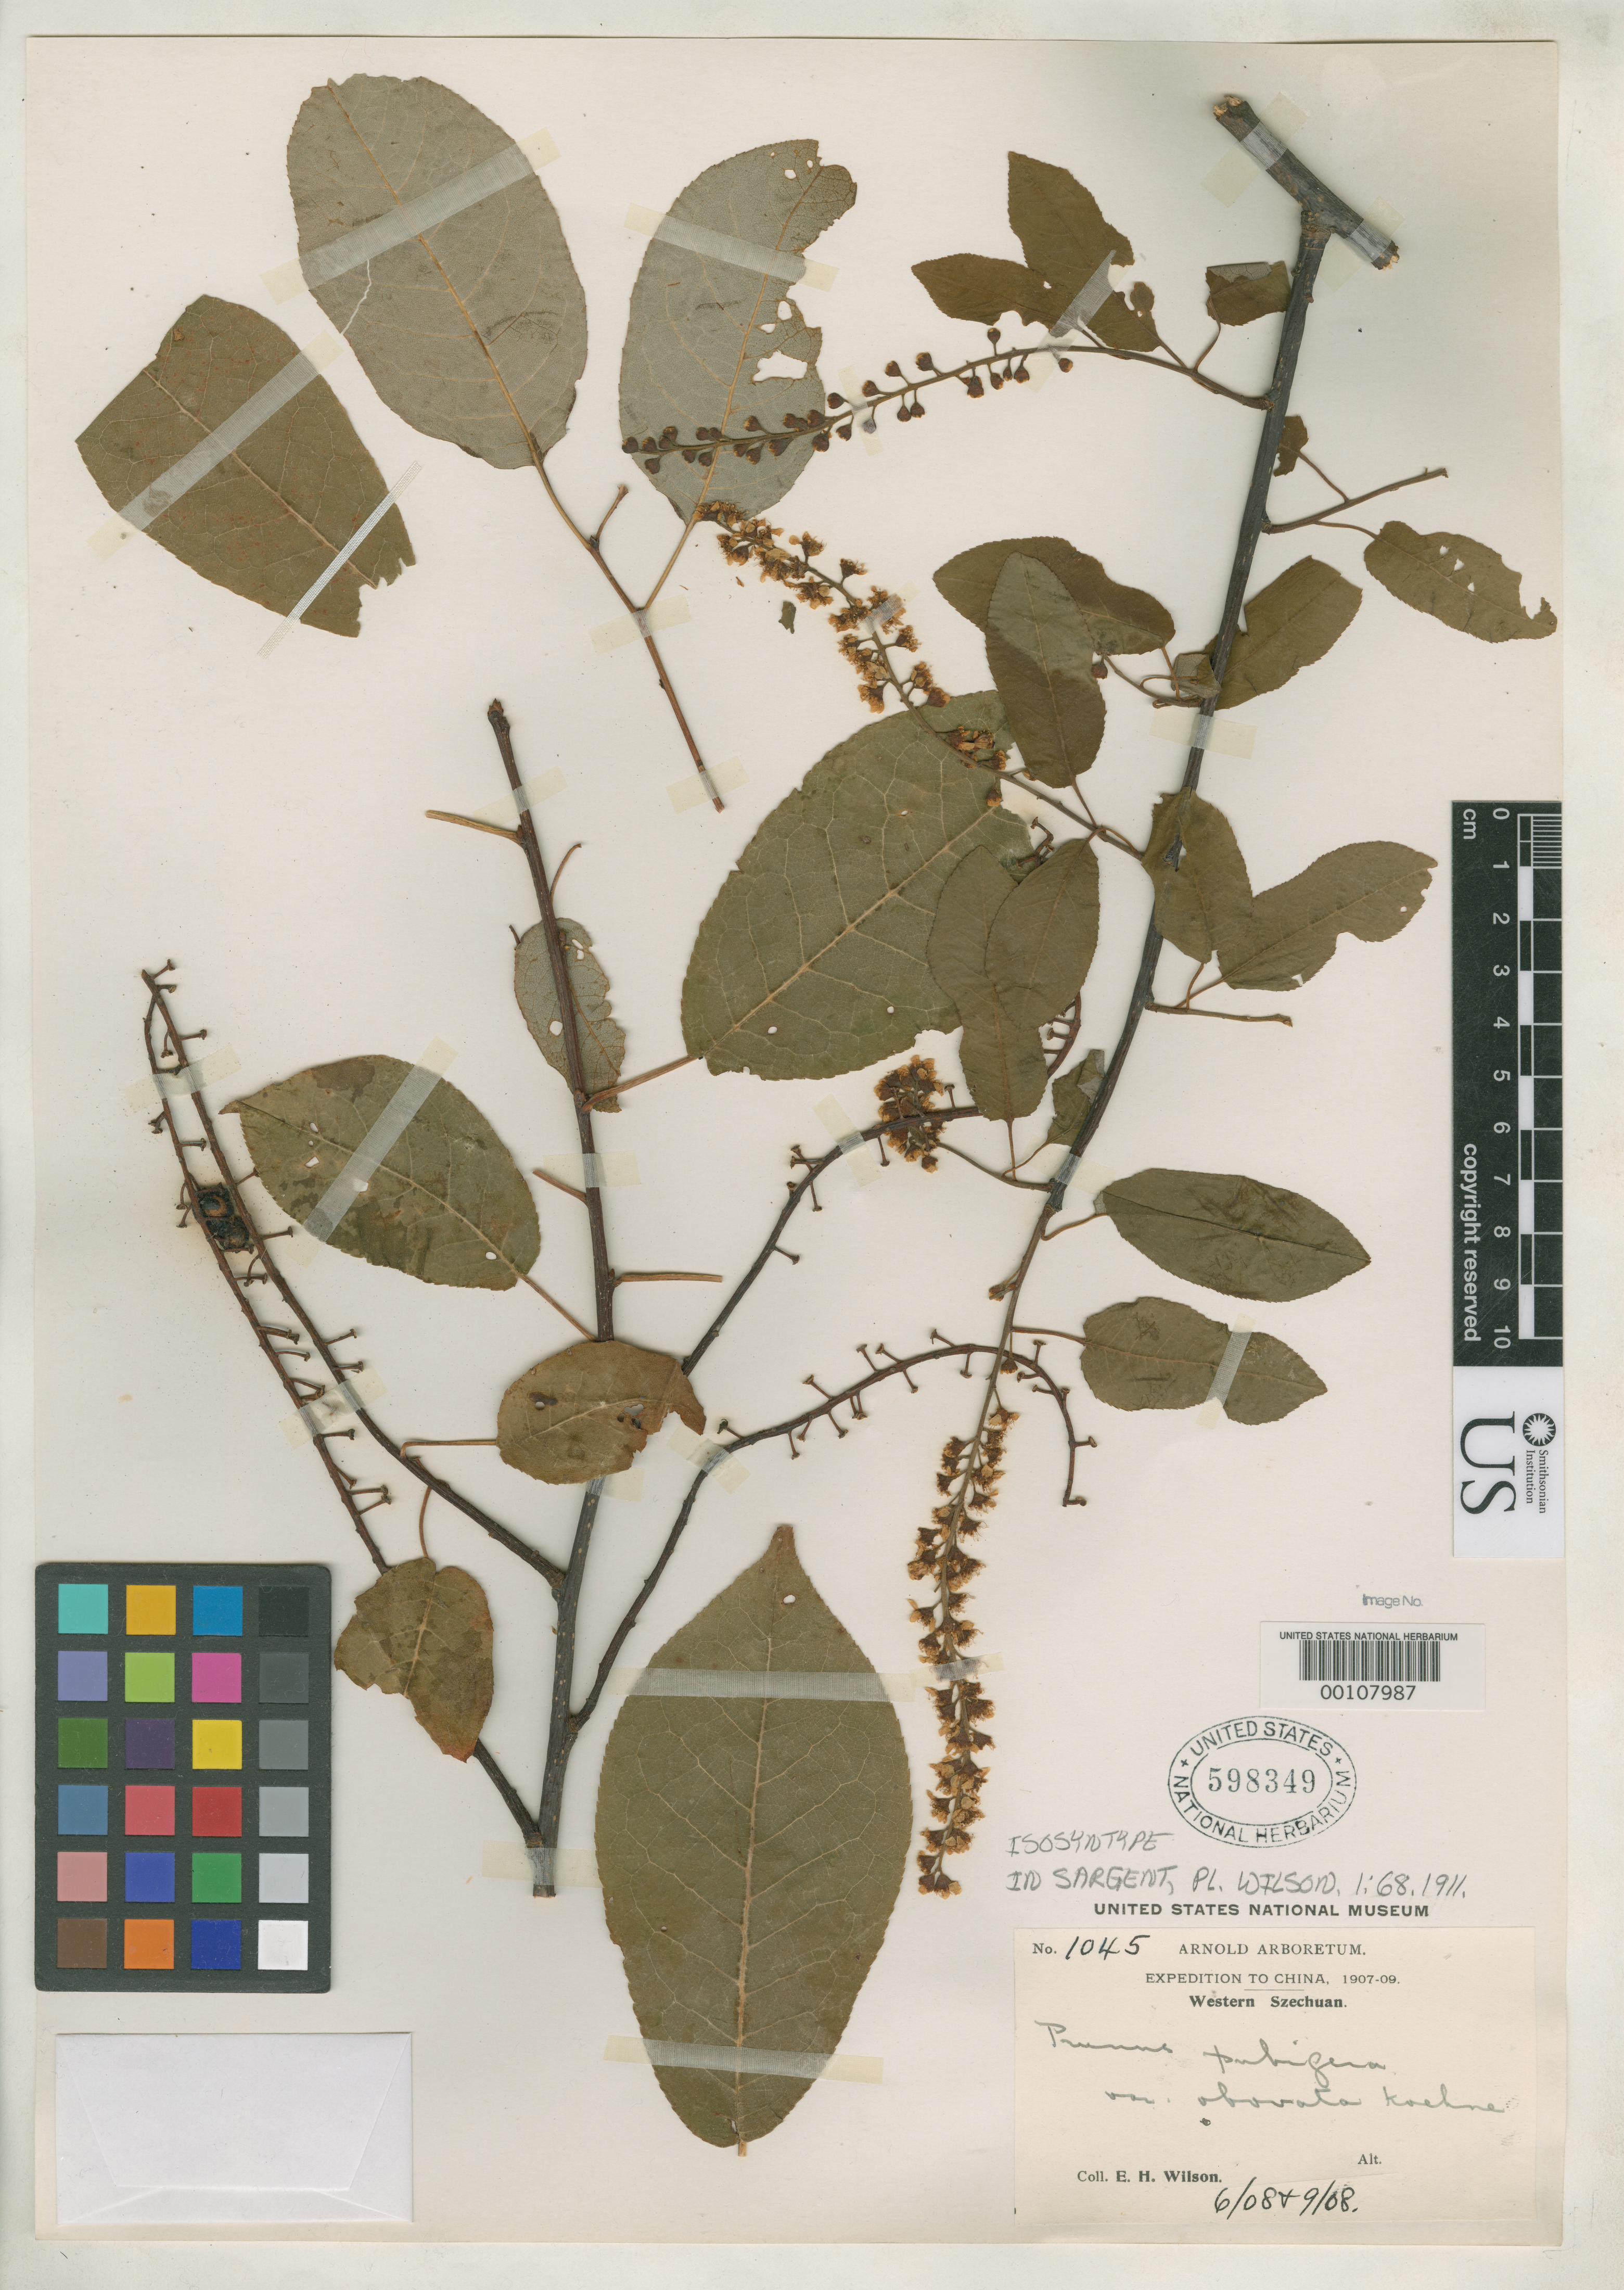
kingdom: Plantae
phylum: Tracheophyta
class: Magnoliopsida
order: Rosales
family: Rosaceae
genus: Prunus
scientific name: Prunus pubigera var. obovata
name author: Koehne in Sarg.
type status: Isosyntype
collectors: E. H. Wilson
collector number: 1045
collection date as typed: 07 Jun 1908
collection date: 1908-06-07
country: China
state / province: Sichuan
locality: Wa-ssu Country, Wen-chuanhsien.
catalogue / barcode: US 598349